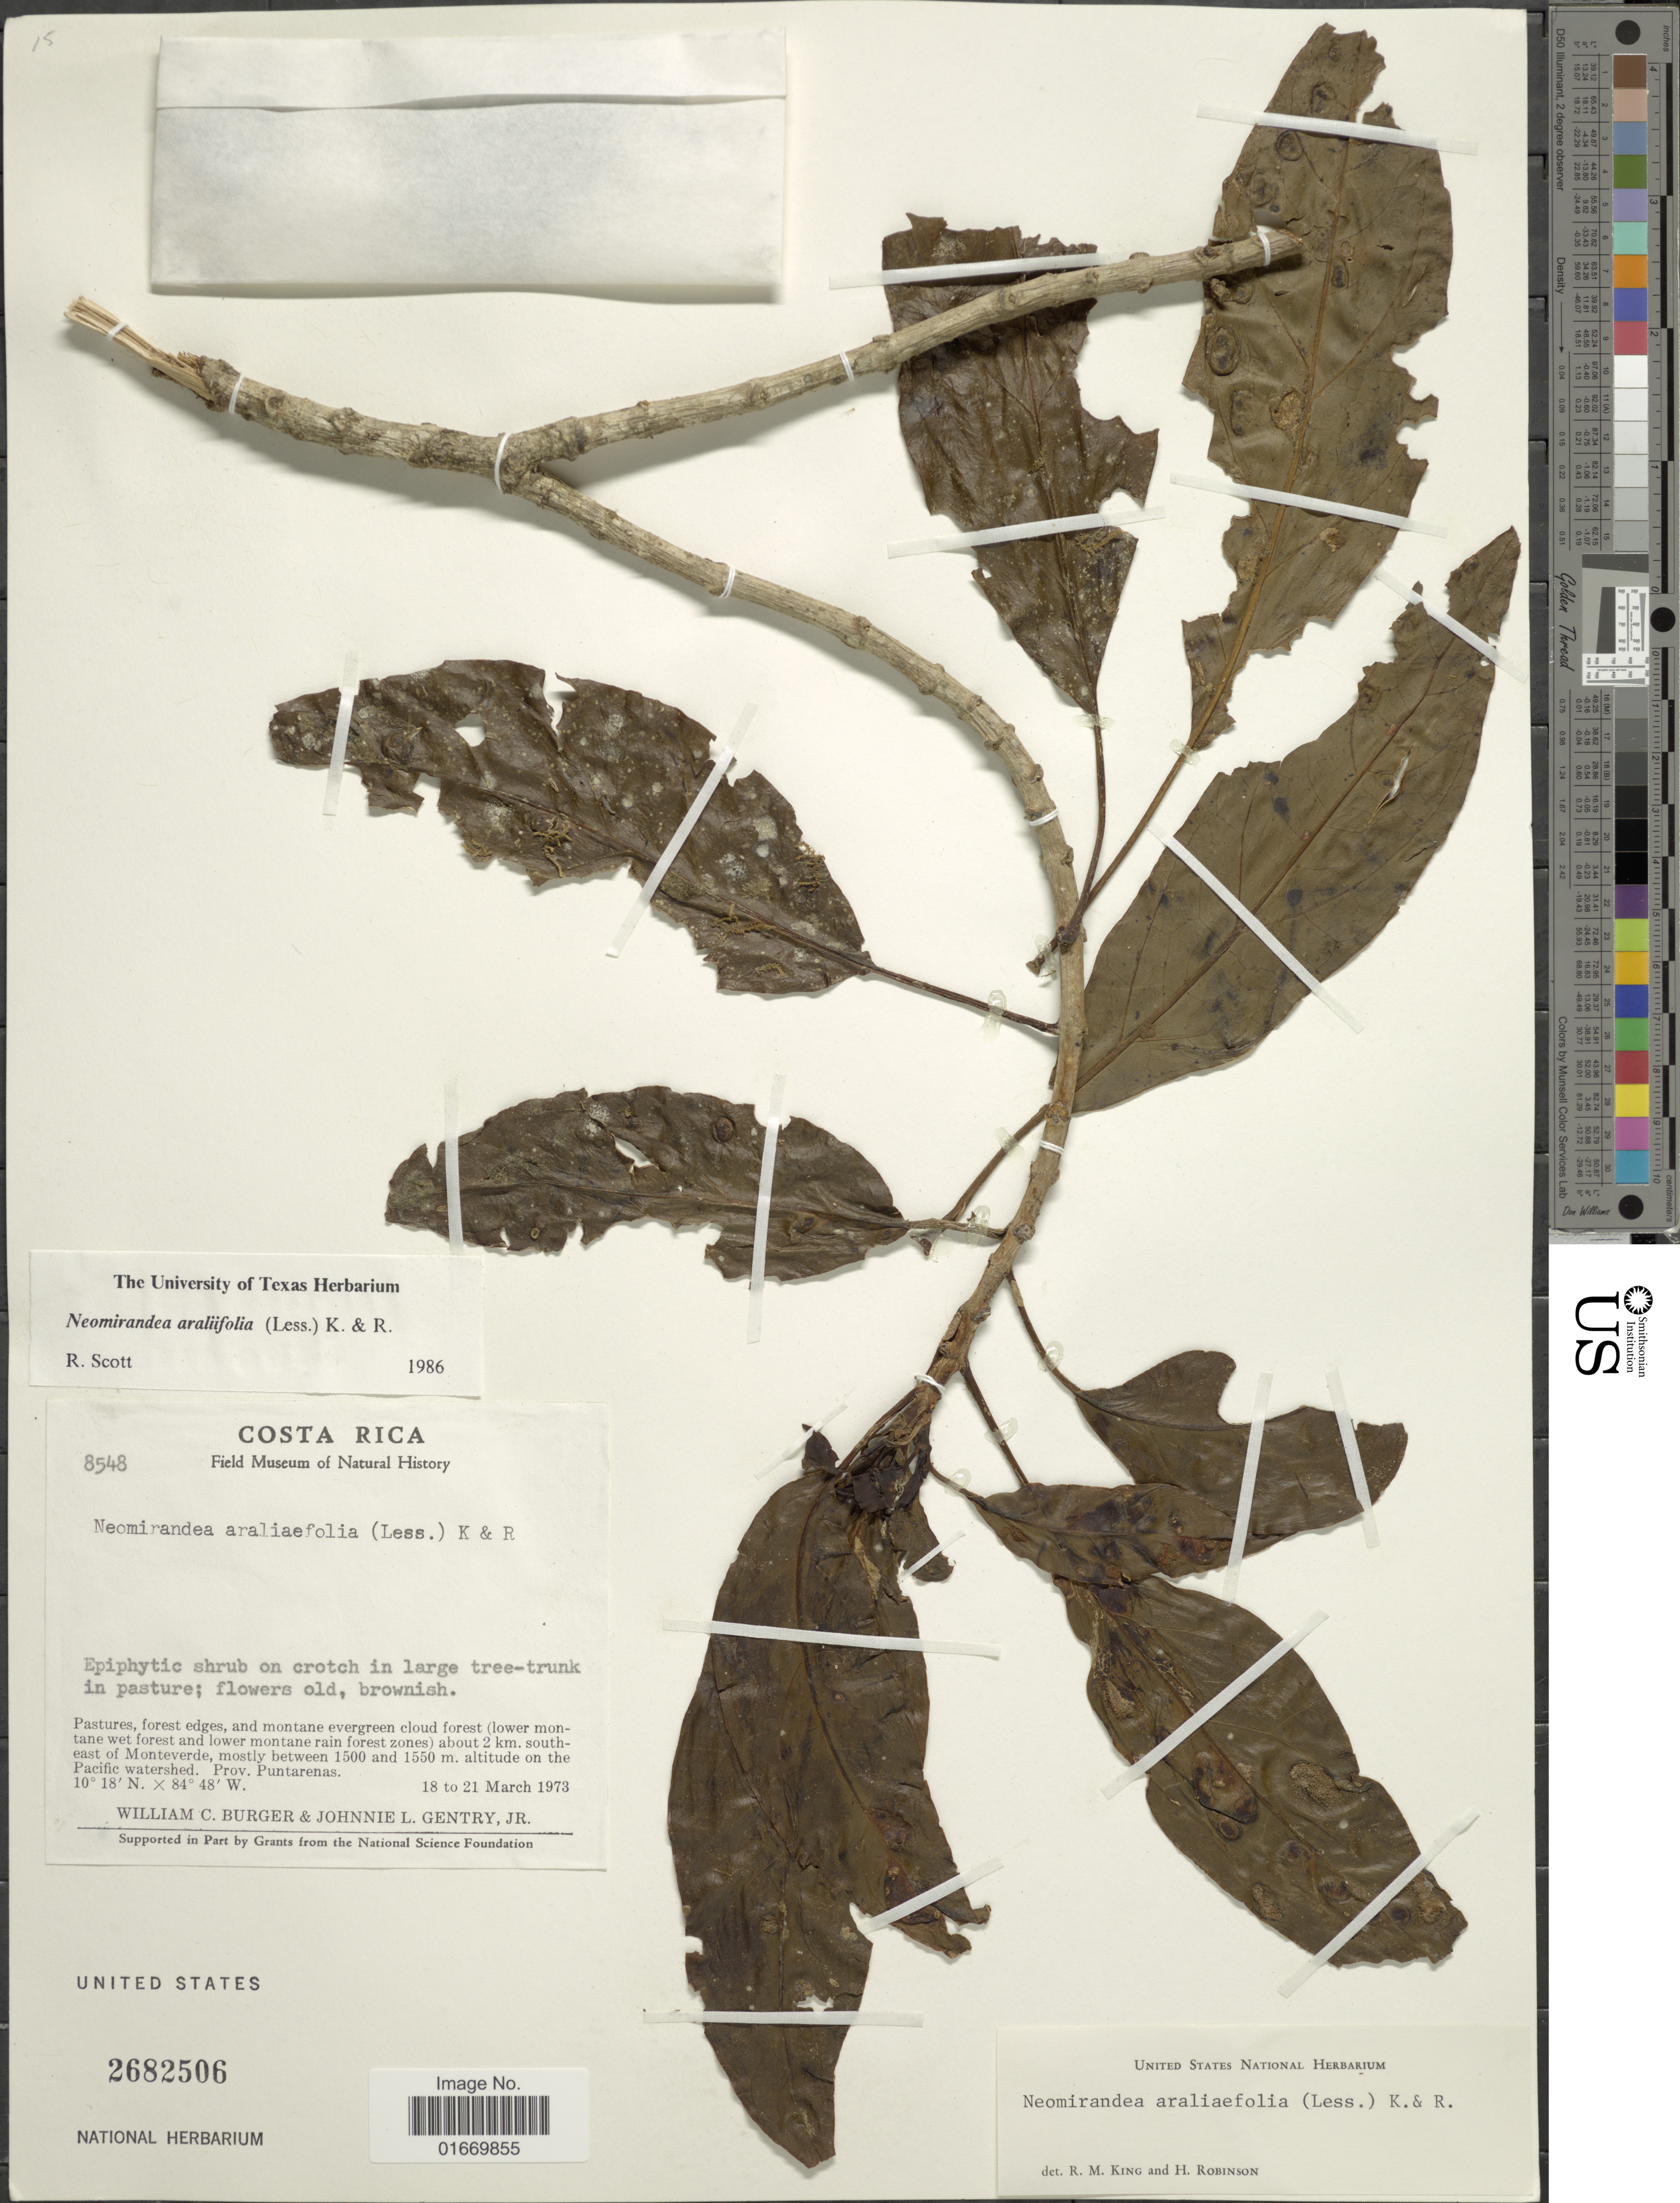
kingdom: Plantae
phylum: Tracheophyta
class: Magnoliopsida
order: Asterales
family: Asteraceae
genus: Neomirandea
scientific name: Neomirandea araliaefolia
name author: (Less.) R.M. King & H. Rob.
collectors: W. Burger & J. L. Gentry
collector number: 8548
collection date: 1973-03-18/1973-03-21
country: Costa Rica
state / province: Puntarenas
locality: About 2 km southeast of Monteverde, on the Pacific watershed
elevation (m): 1500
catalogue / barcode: US 2682506